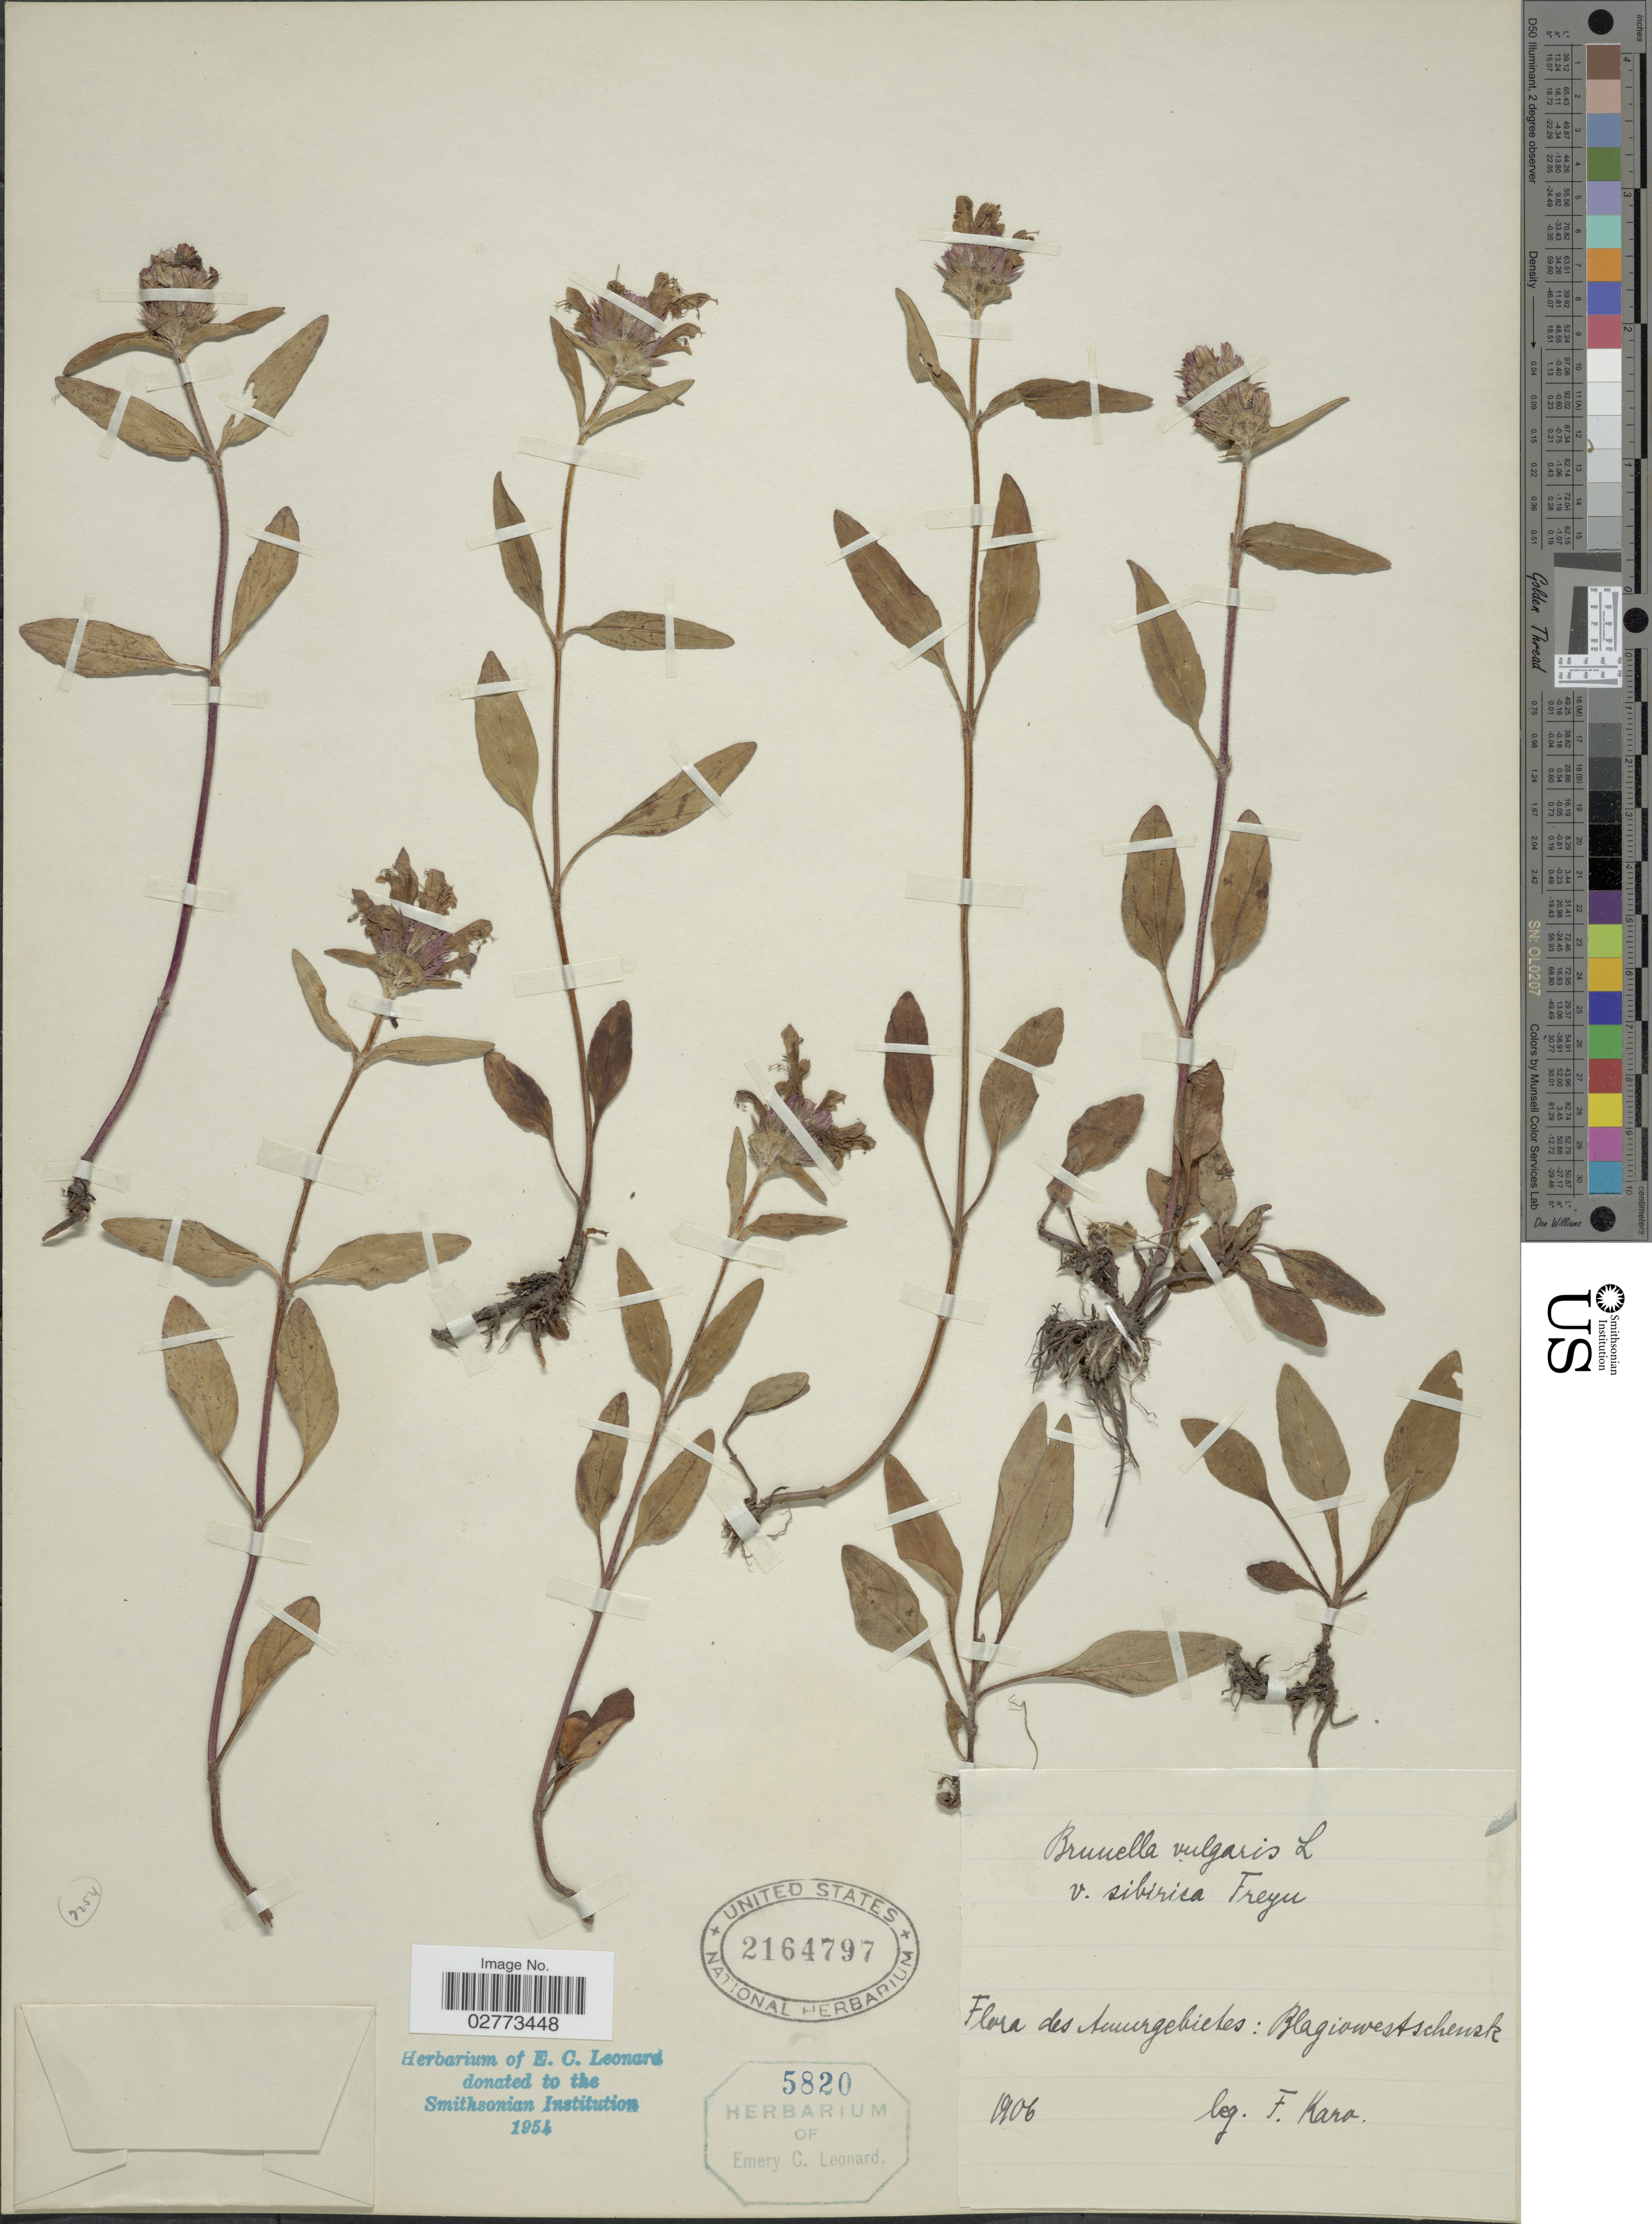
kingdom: Plantae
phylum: Tracheophyta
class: Magnoliopsida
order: Lamiales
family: Lamiaceae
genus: Prunella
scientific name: Prunella vulgaris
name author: L.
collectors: T. Kara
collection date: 1906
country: Russian Federation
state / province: Amur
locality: Amurgebietes: Blagiowestschensk.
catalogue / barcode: US 2164797